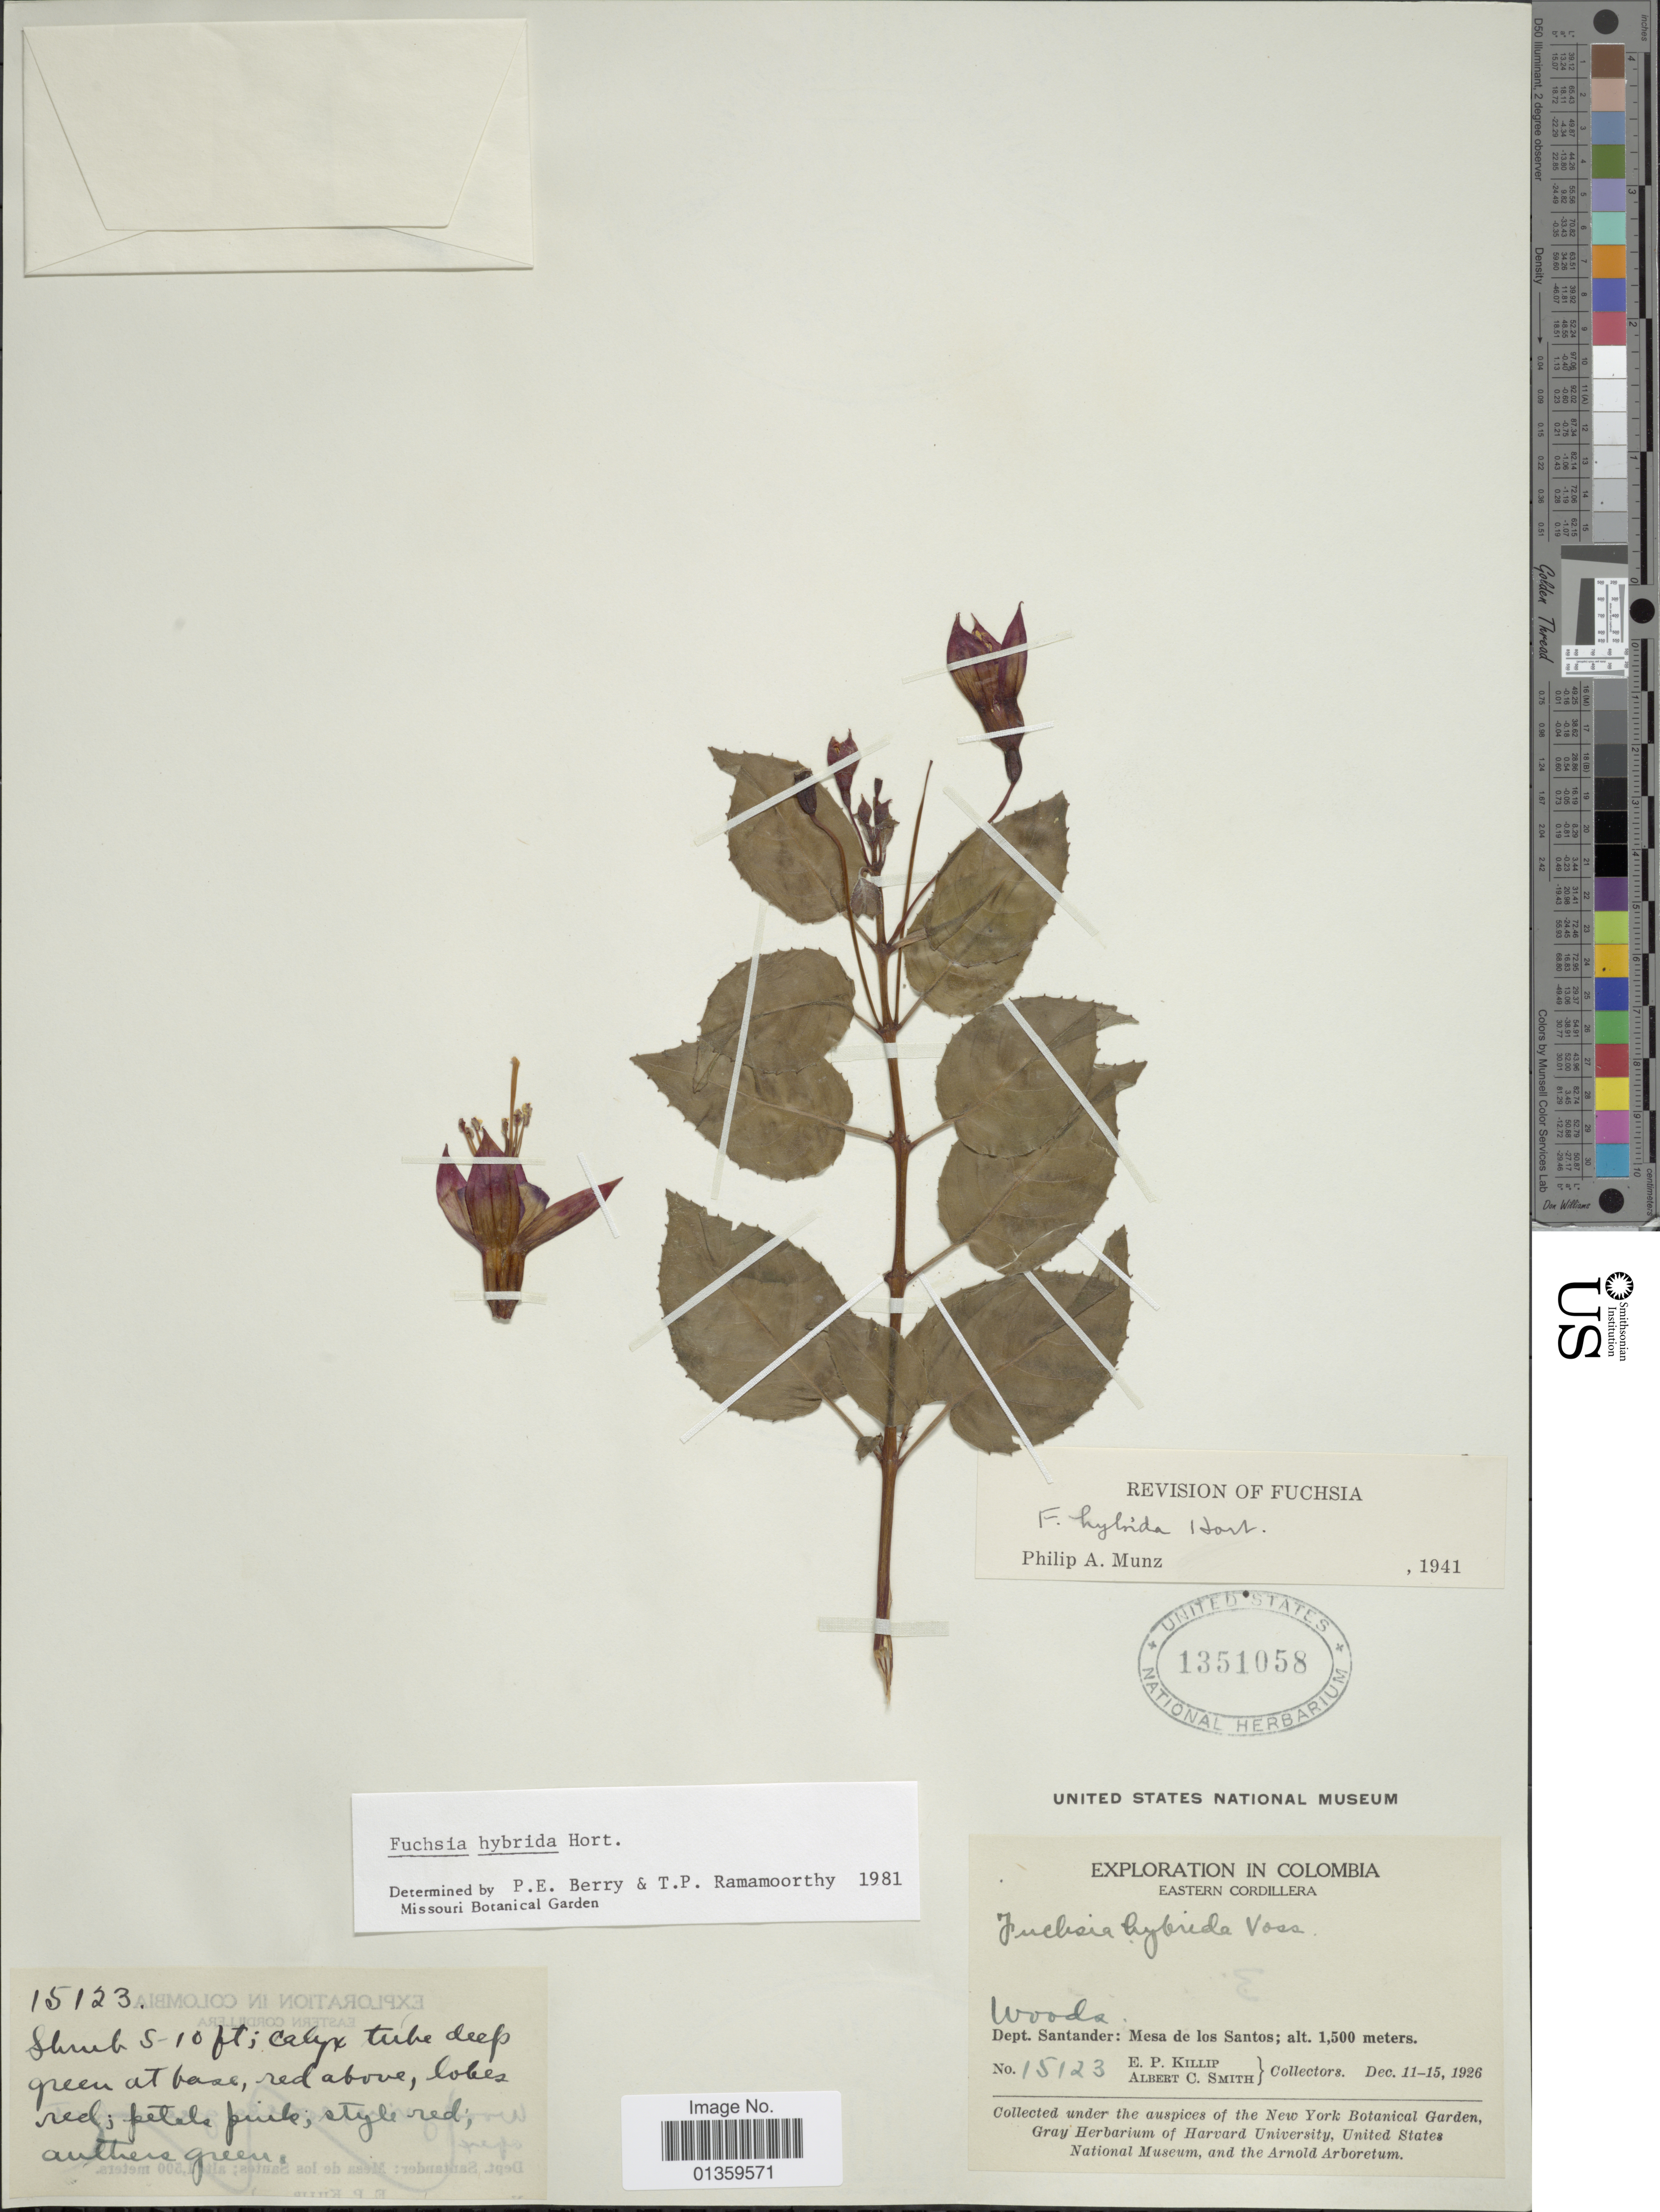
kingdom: Plantae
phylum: Tracheophyta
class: Magnoliopsida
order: Myrtales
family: Onagraceae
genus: Fuchsia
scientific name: Fuchsia x hybrida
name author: Hort.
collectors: E. P. Killip & A. C. Smith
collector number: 15123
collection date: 1926-12-11/1926-12-15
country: Colombia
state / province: Santander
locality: Mesa de los Santos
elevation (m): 1500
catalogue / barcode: US 1351058